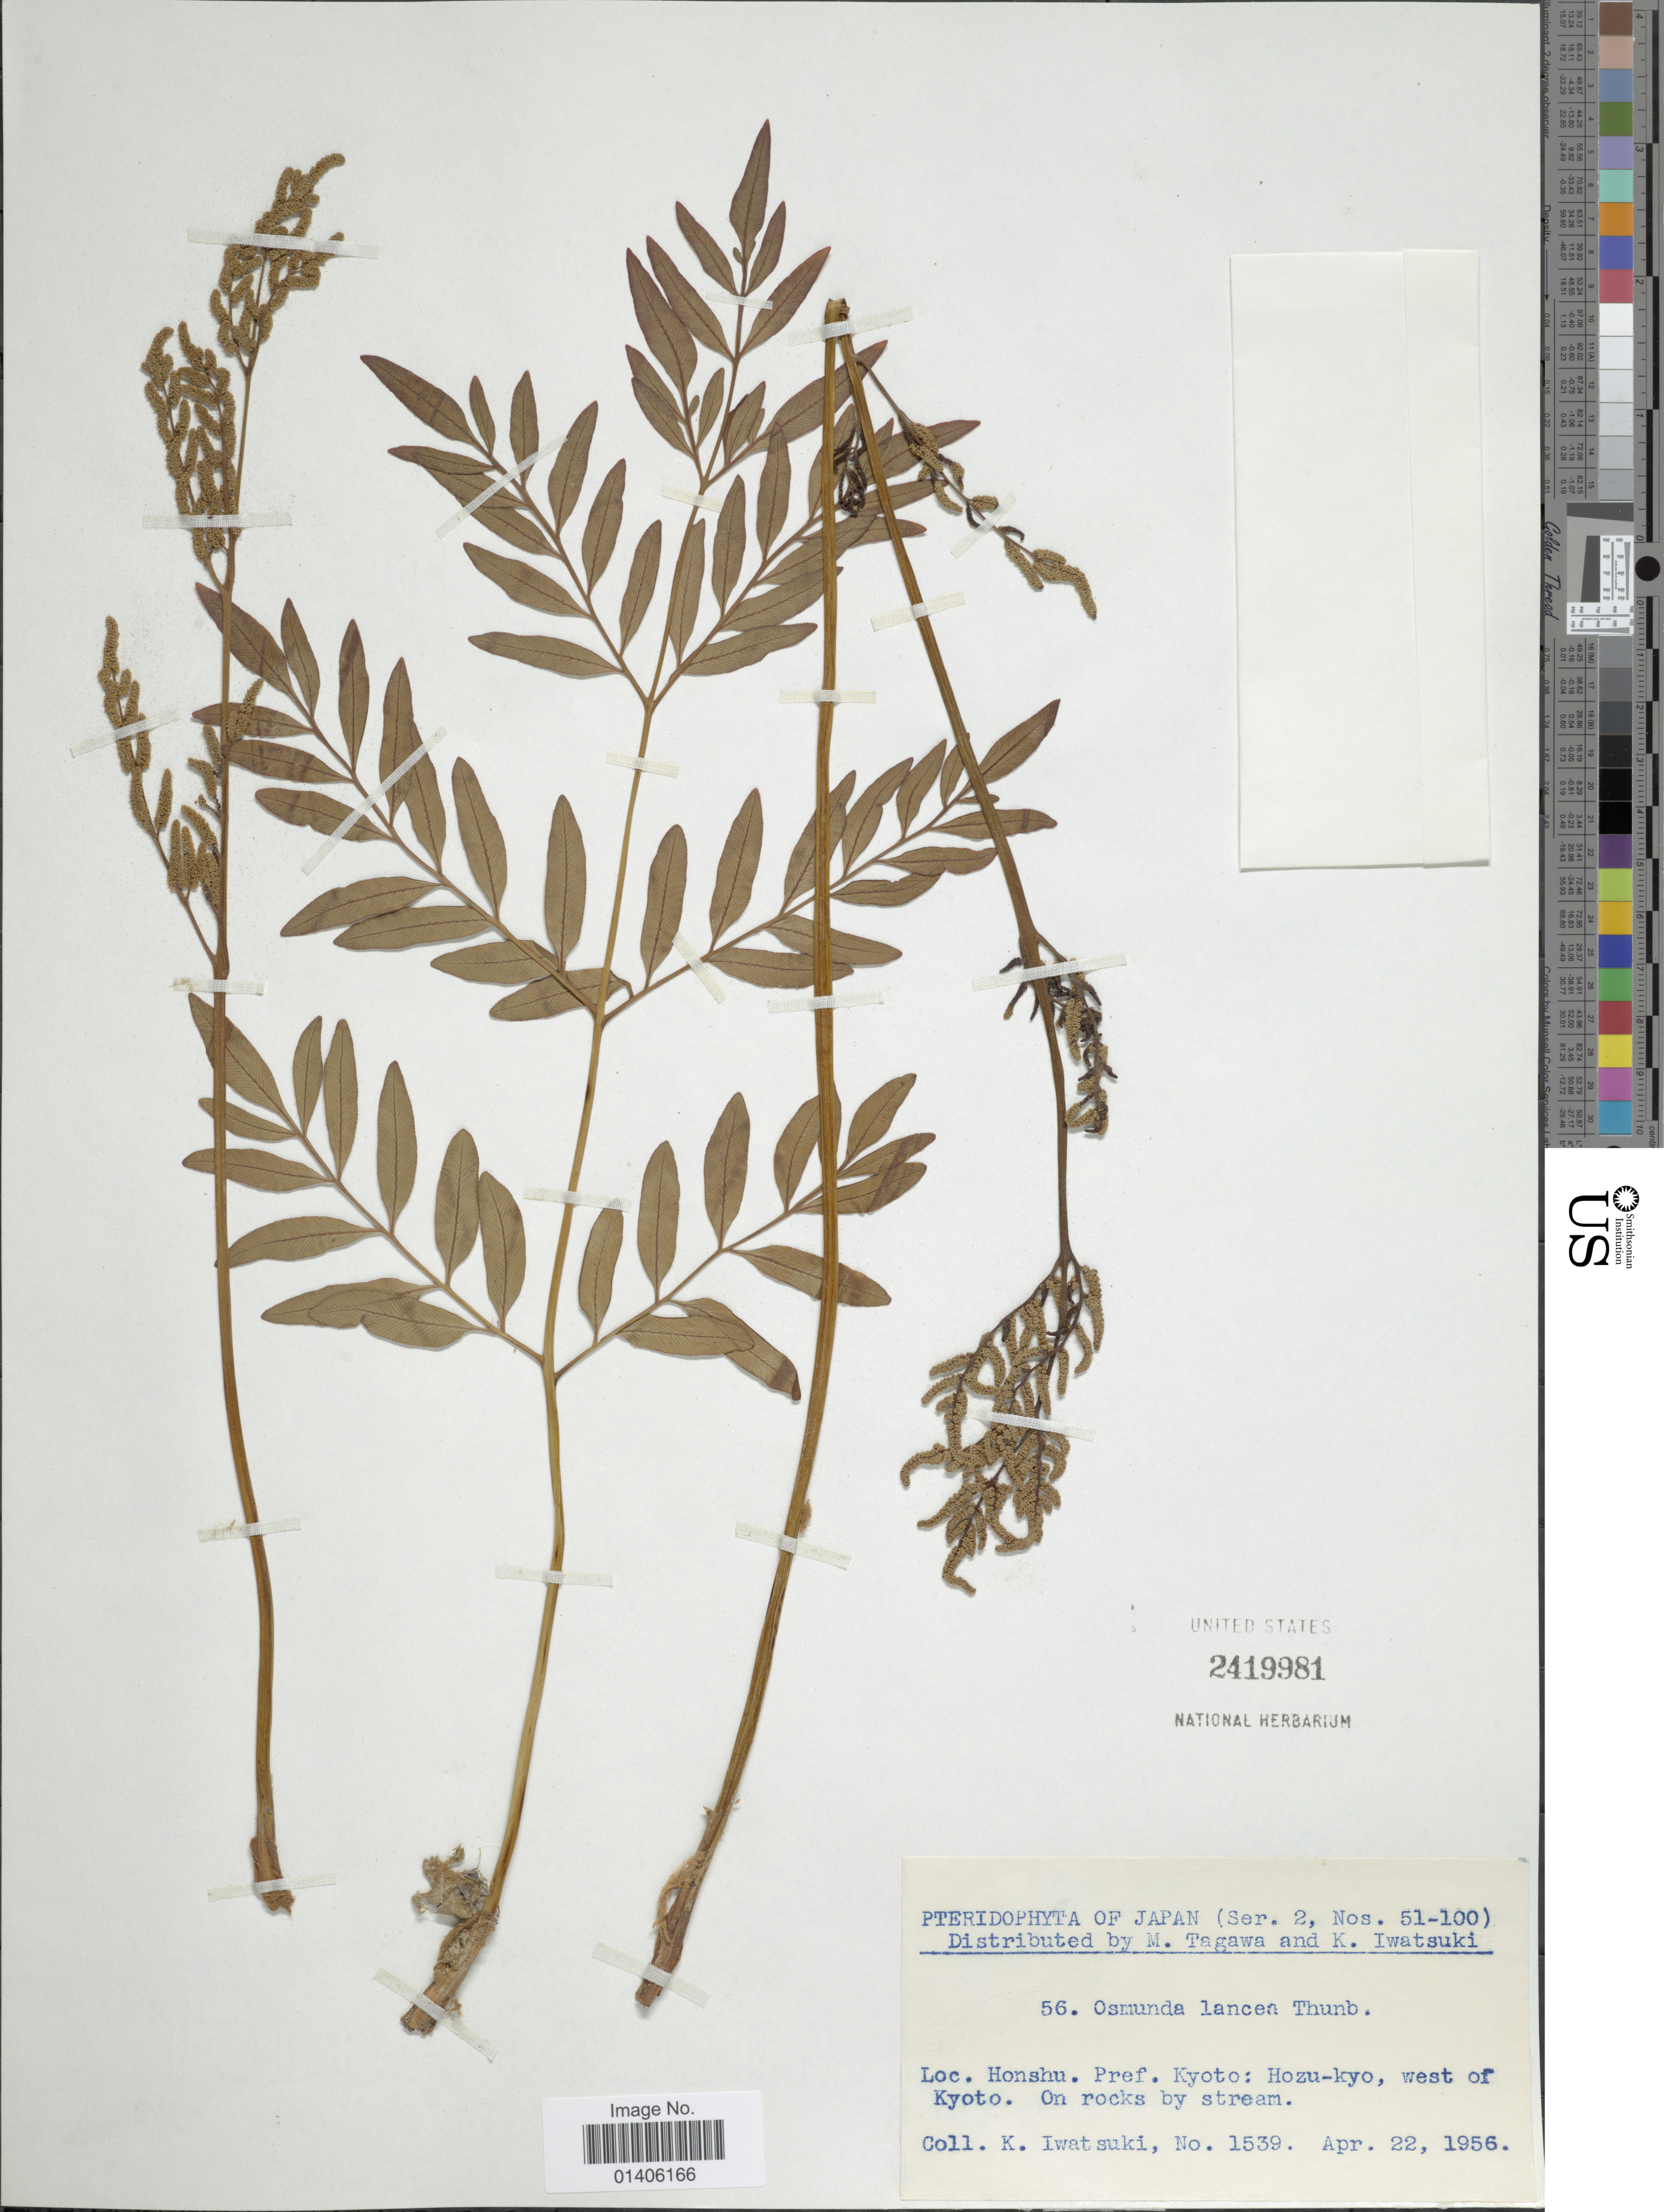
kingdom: Plantae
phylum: Tracheophyta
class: Polypodiopsida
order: Osmundales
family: Osmundaceae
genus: Osmunda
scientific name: Osmunda lancea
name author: Thunb.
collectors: K. Iwatsuki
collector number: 1539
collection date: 1956-04-22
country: Japan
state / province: Kyoto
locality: Honshu Pref Kyoto: Hozu-kyo, west of Kyoto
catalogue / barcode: US 2419981